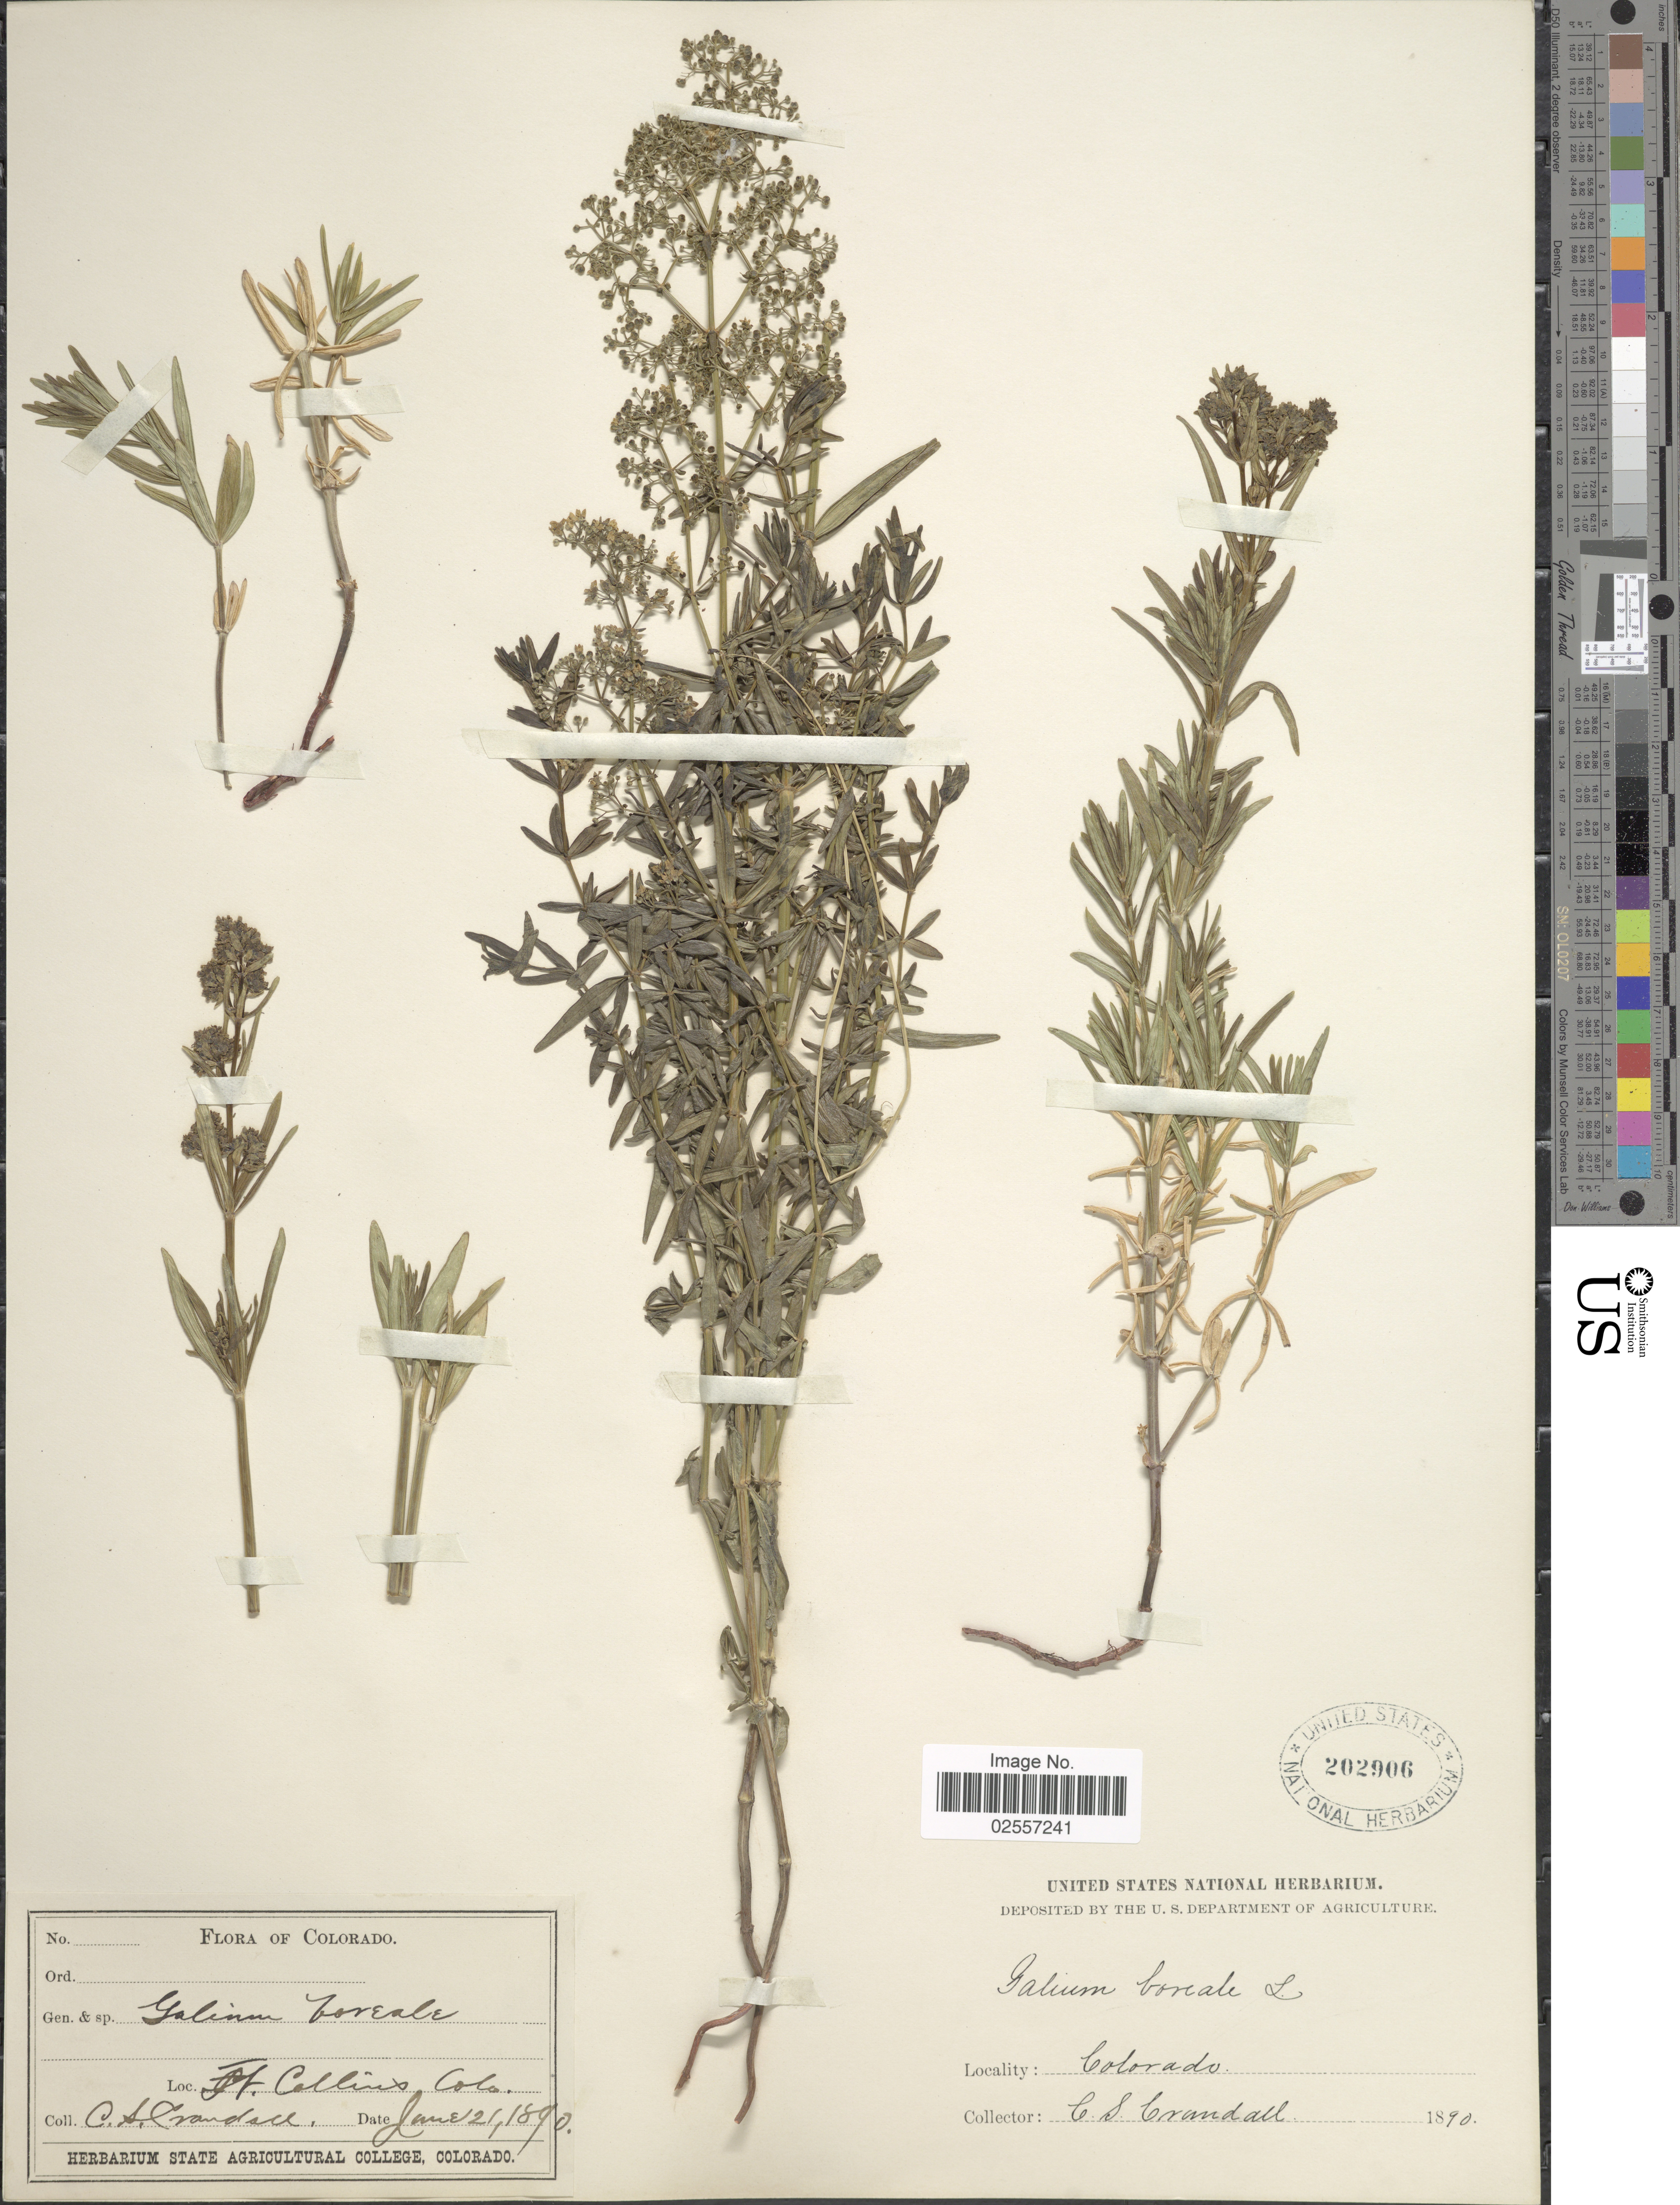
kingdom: Plantae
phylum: Tracheophyta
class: Magnoliopsida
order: Gentianales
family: Rubiaceae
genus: Galium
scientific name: Galium boreale L.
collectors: C. Crandall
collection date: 1890-06-21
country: United States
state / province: Colorado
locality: Ft. Collins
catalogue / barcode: US 202906